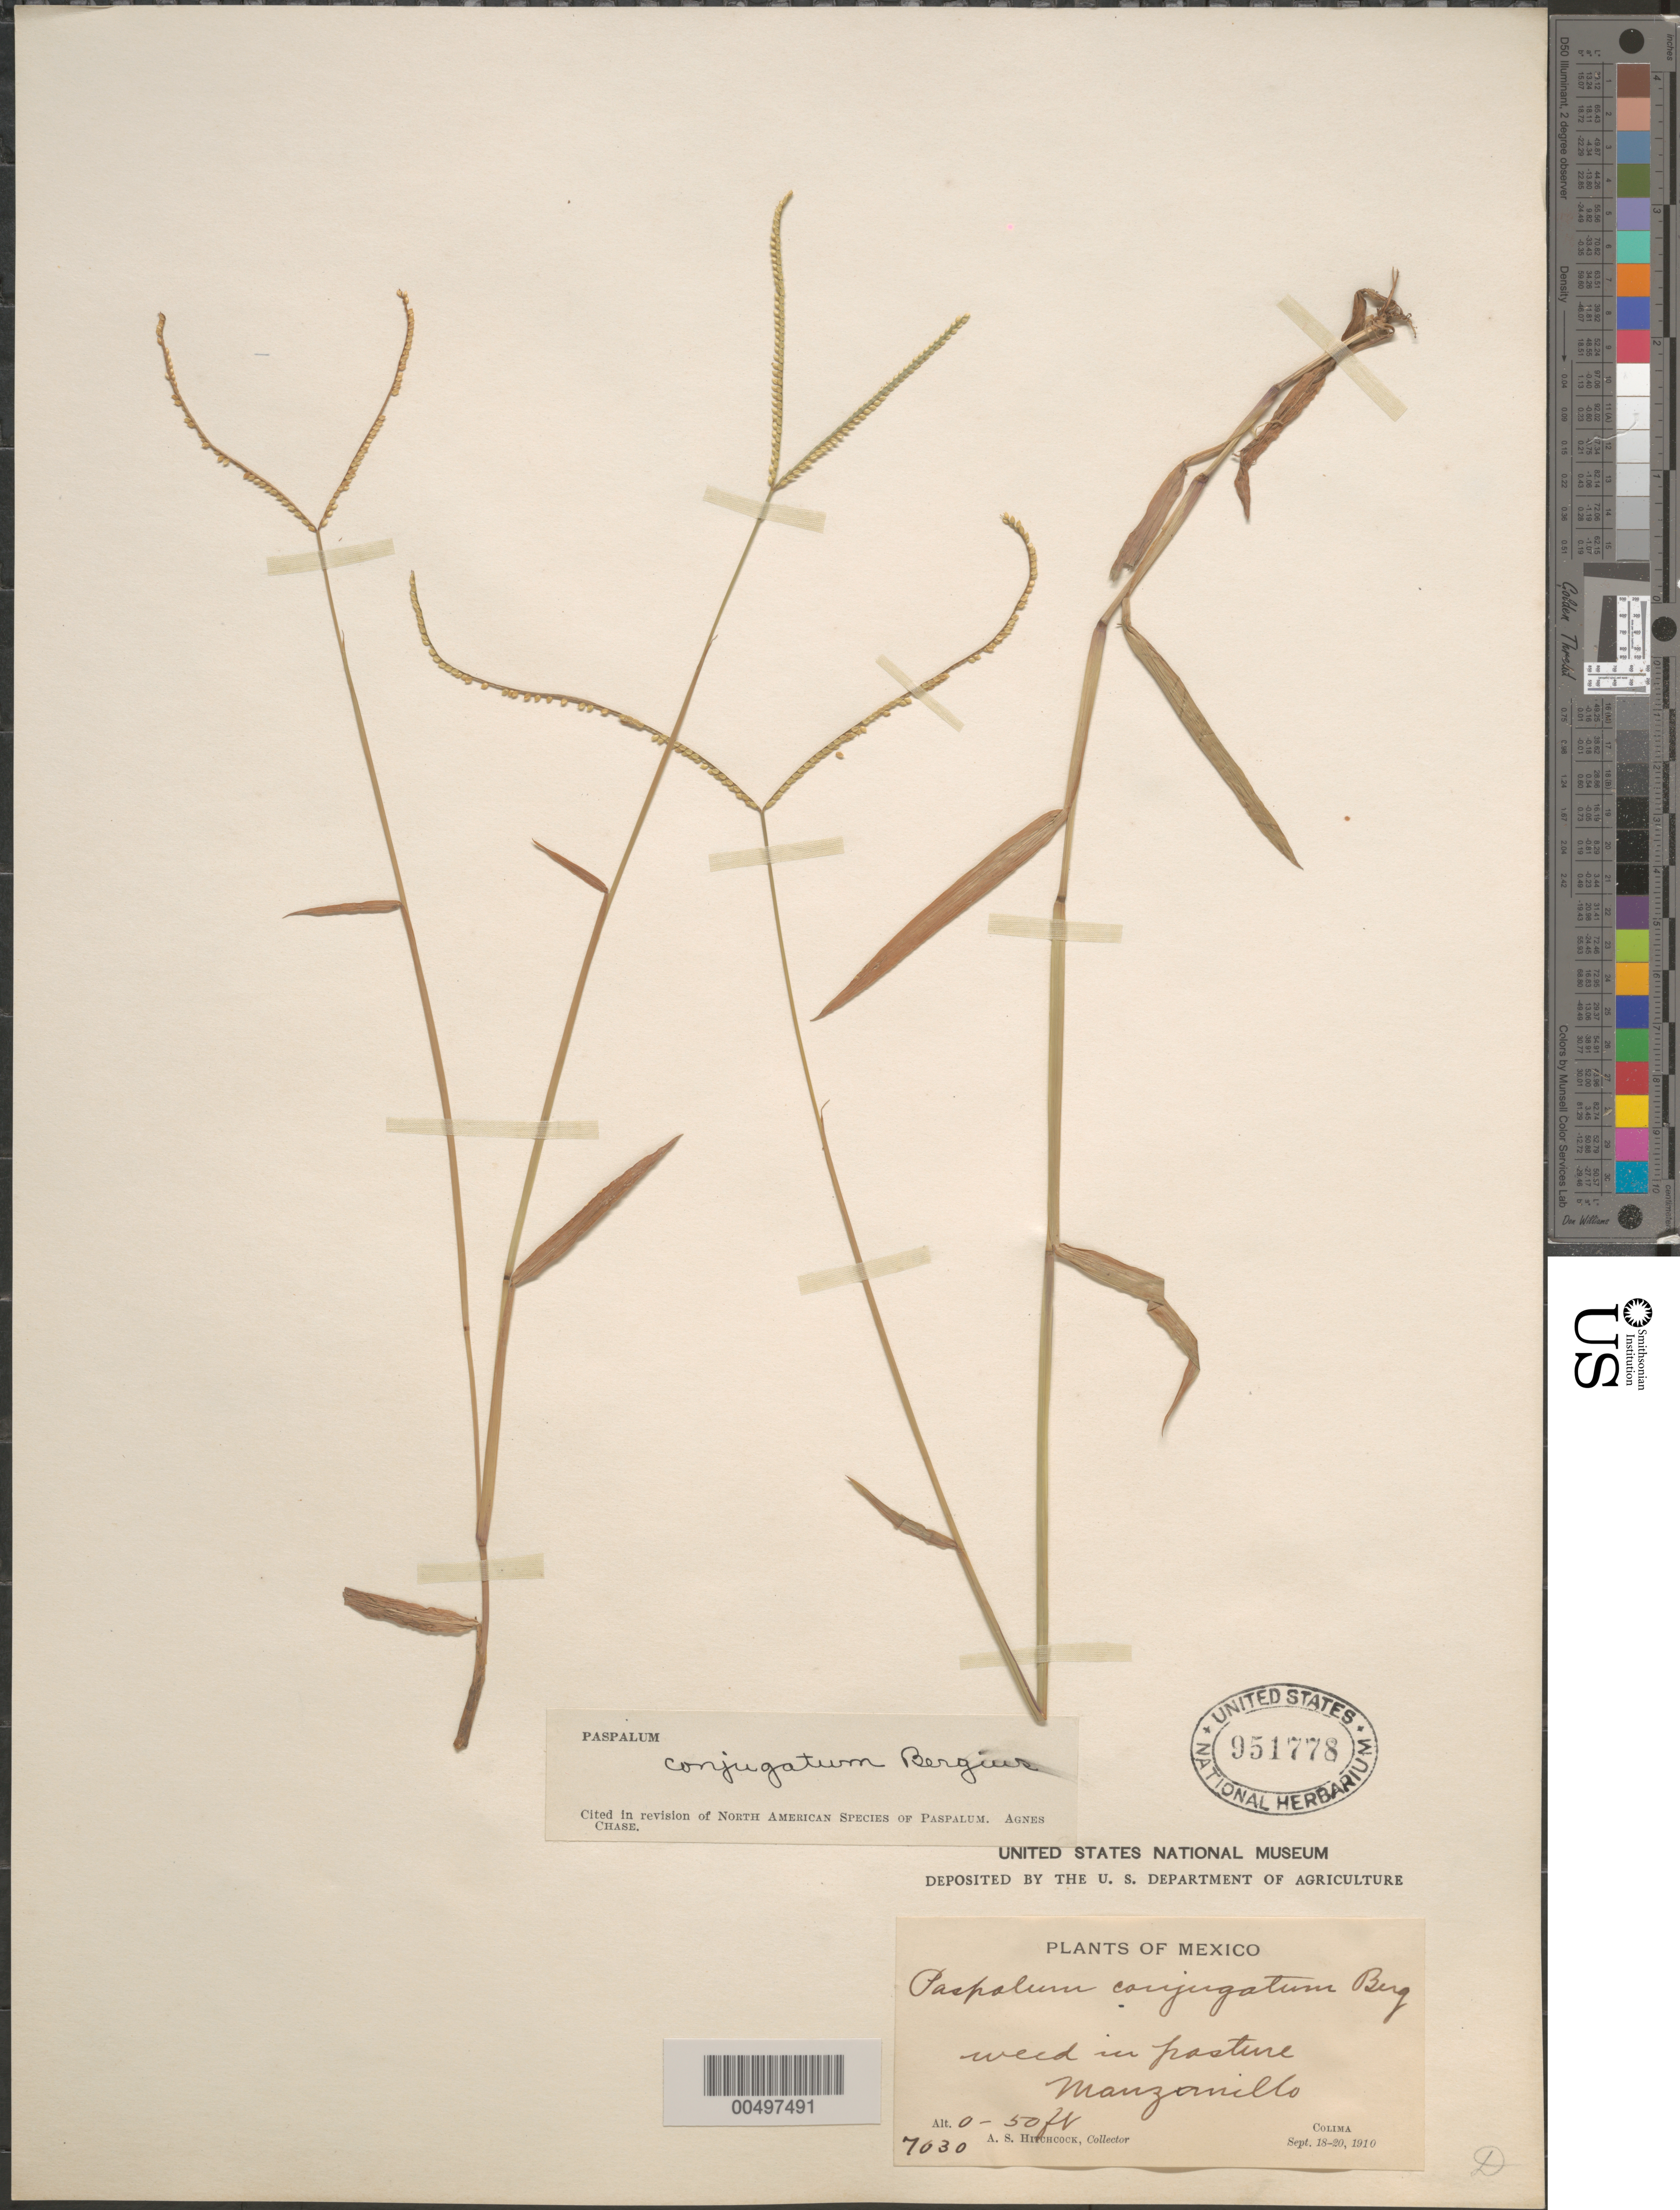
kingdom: Plantae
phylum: Tracheophyta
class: Liliopsida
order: Poales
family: Poaceae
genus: Paspalum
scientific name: Paspalum conjugatum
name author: P.J. Bergius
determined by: Chase, [M.] Agnes, (US)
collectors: A. S. Hitchcock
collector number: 7030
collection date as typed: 18 Sep 1910 to 20 Sep 1910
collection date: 1910-09-18/1910-09-20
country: Mexico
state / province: Colima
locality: Manzanillo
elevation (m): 0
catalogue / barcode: US 951778